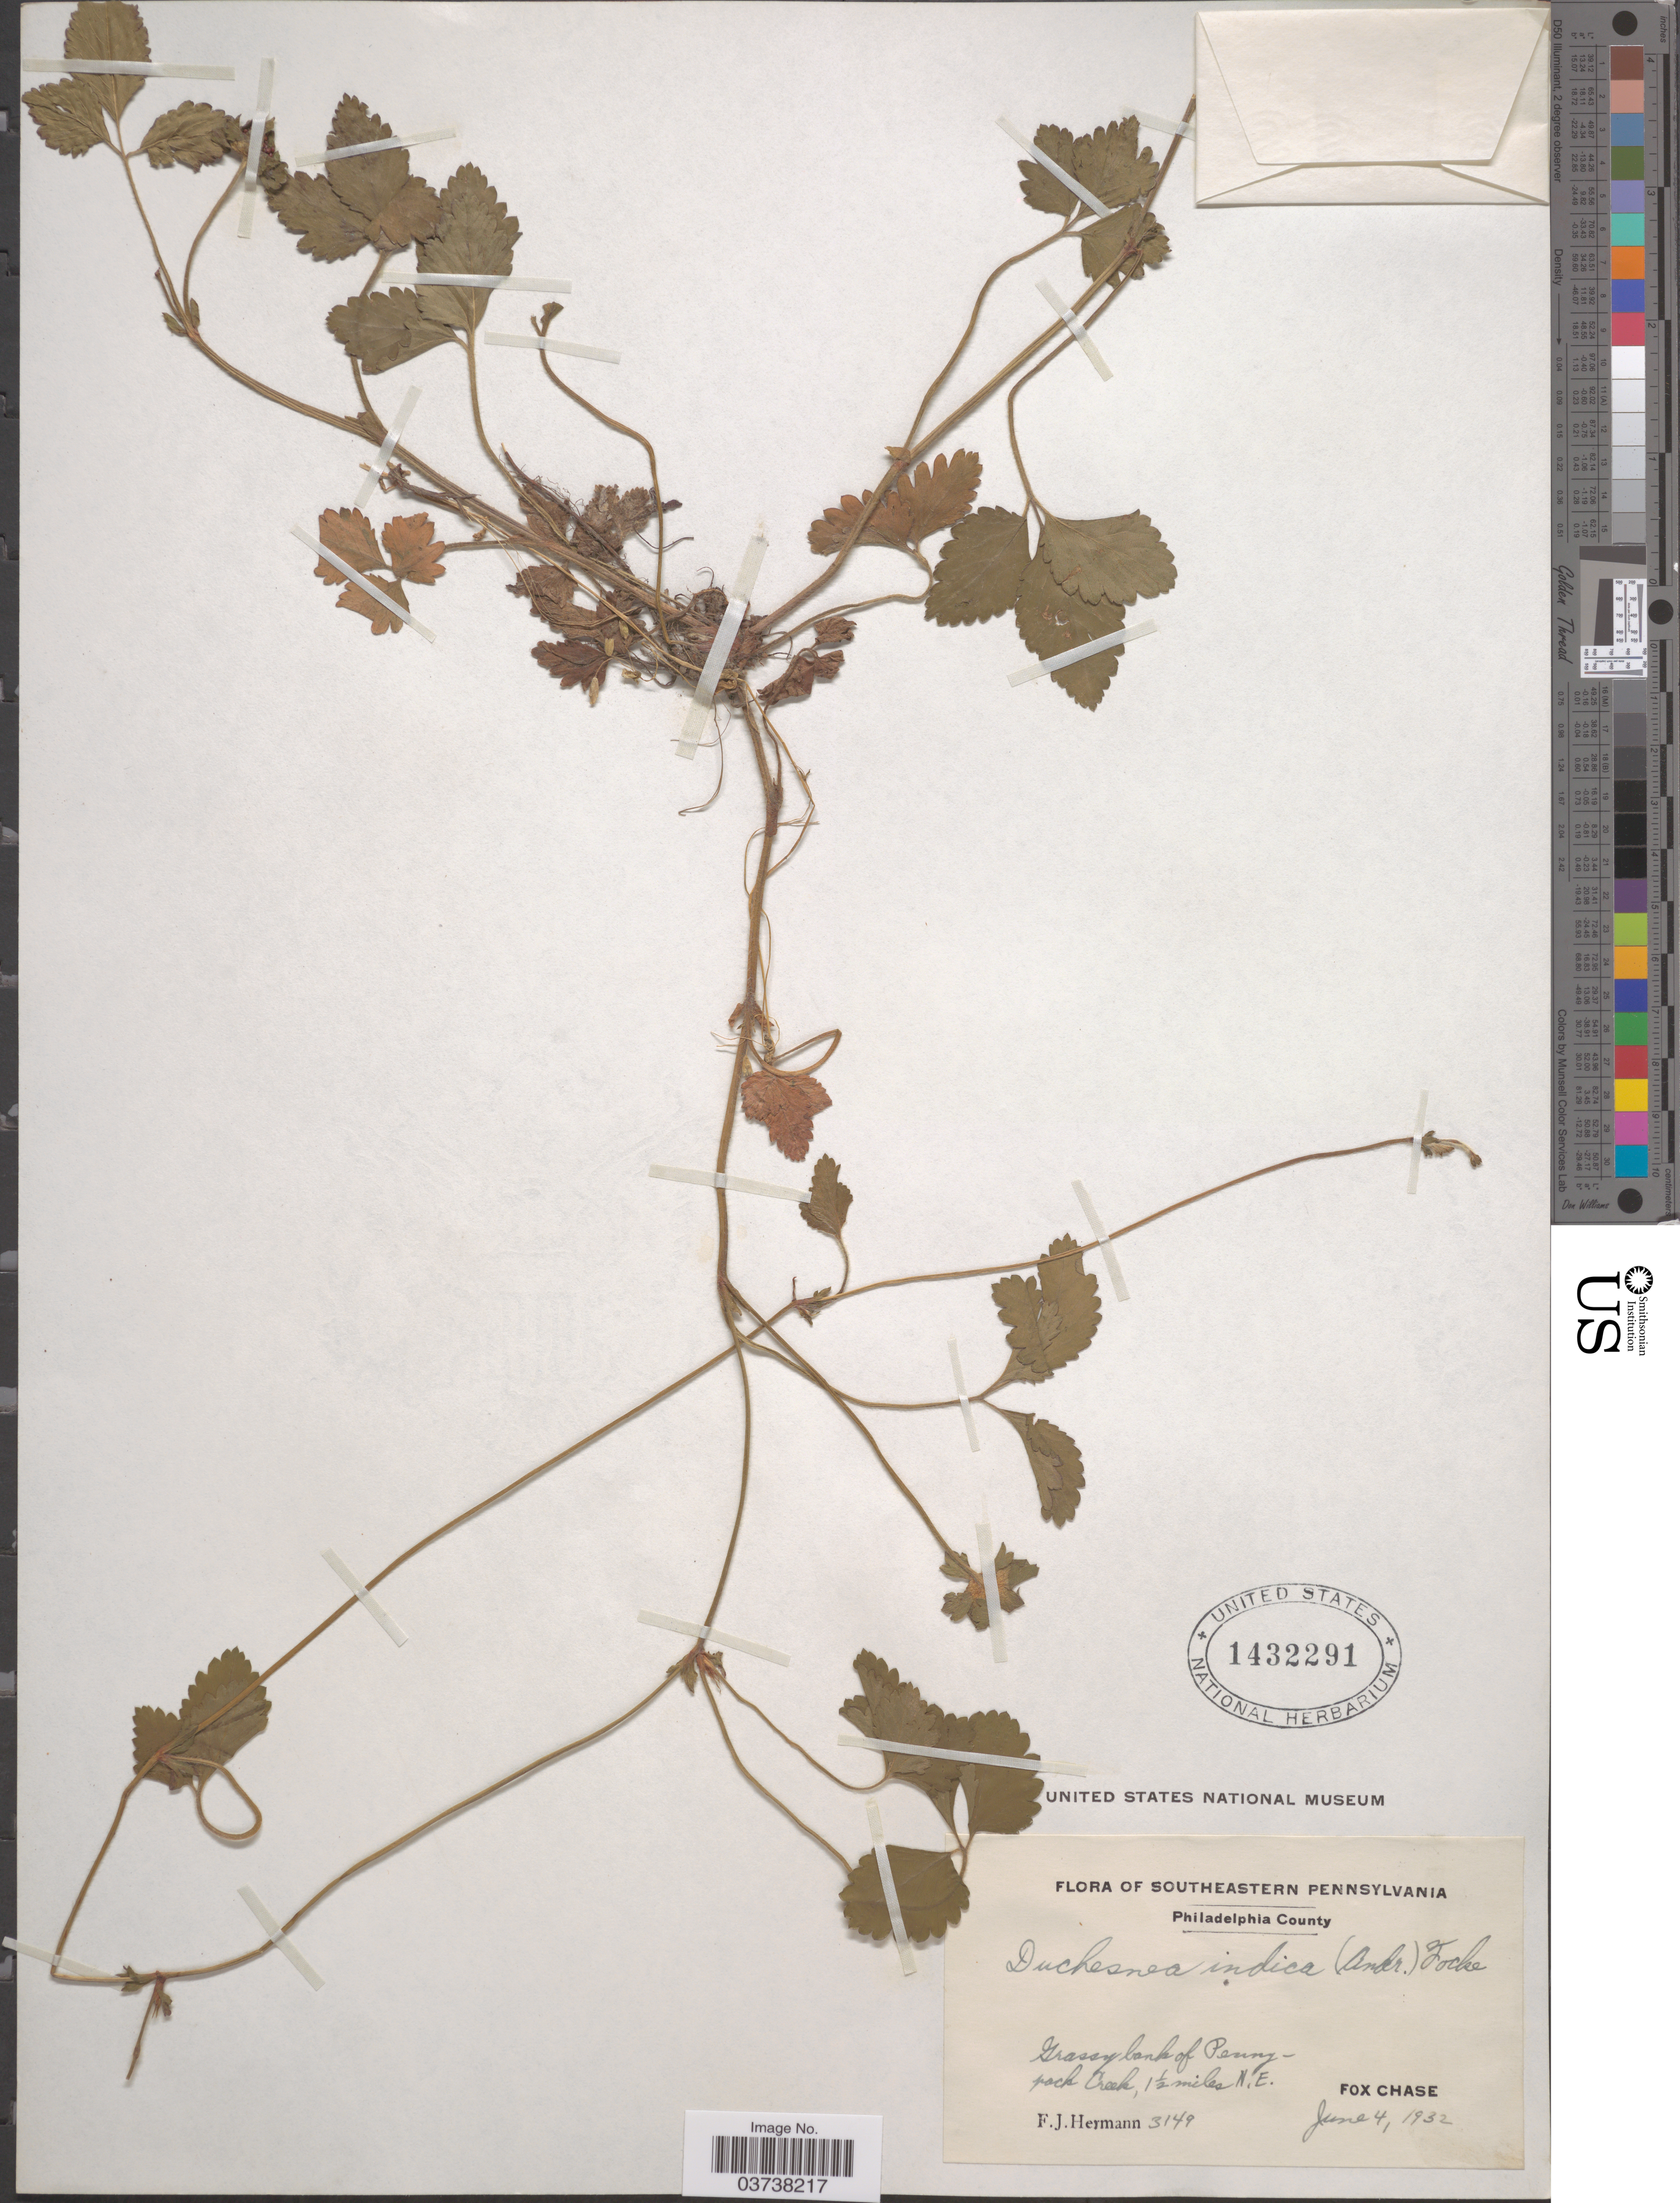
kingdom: Plantae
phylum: Tracheophyta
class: Magnoliopsida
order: Rosales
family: Rosaceae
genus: Potentilla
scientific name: Potentilla indica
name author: (Andrews) Th. Wolf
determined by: Strong, Mark T., (BOT), Smithsonian Institution - National Museum of Natural History (UNITED STATES)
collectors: F. J. Hermann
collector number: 3149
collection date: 1932-06-04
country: United States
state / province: Pennsylvania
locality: Southeastern Pennsylvania. Philadelphia County. Grassy bank of Pennypack Creek, 1½ miles N.E. Fox Chase.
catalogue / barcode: US 1432291